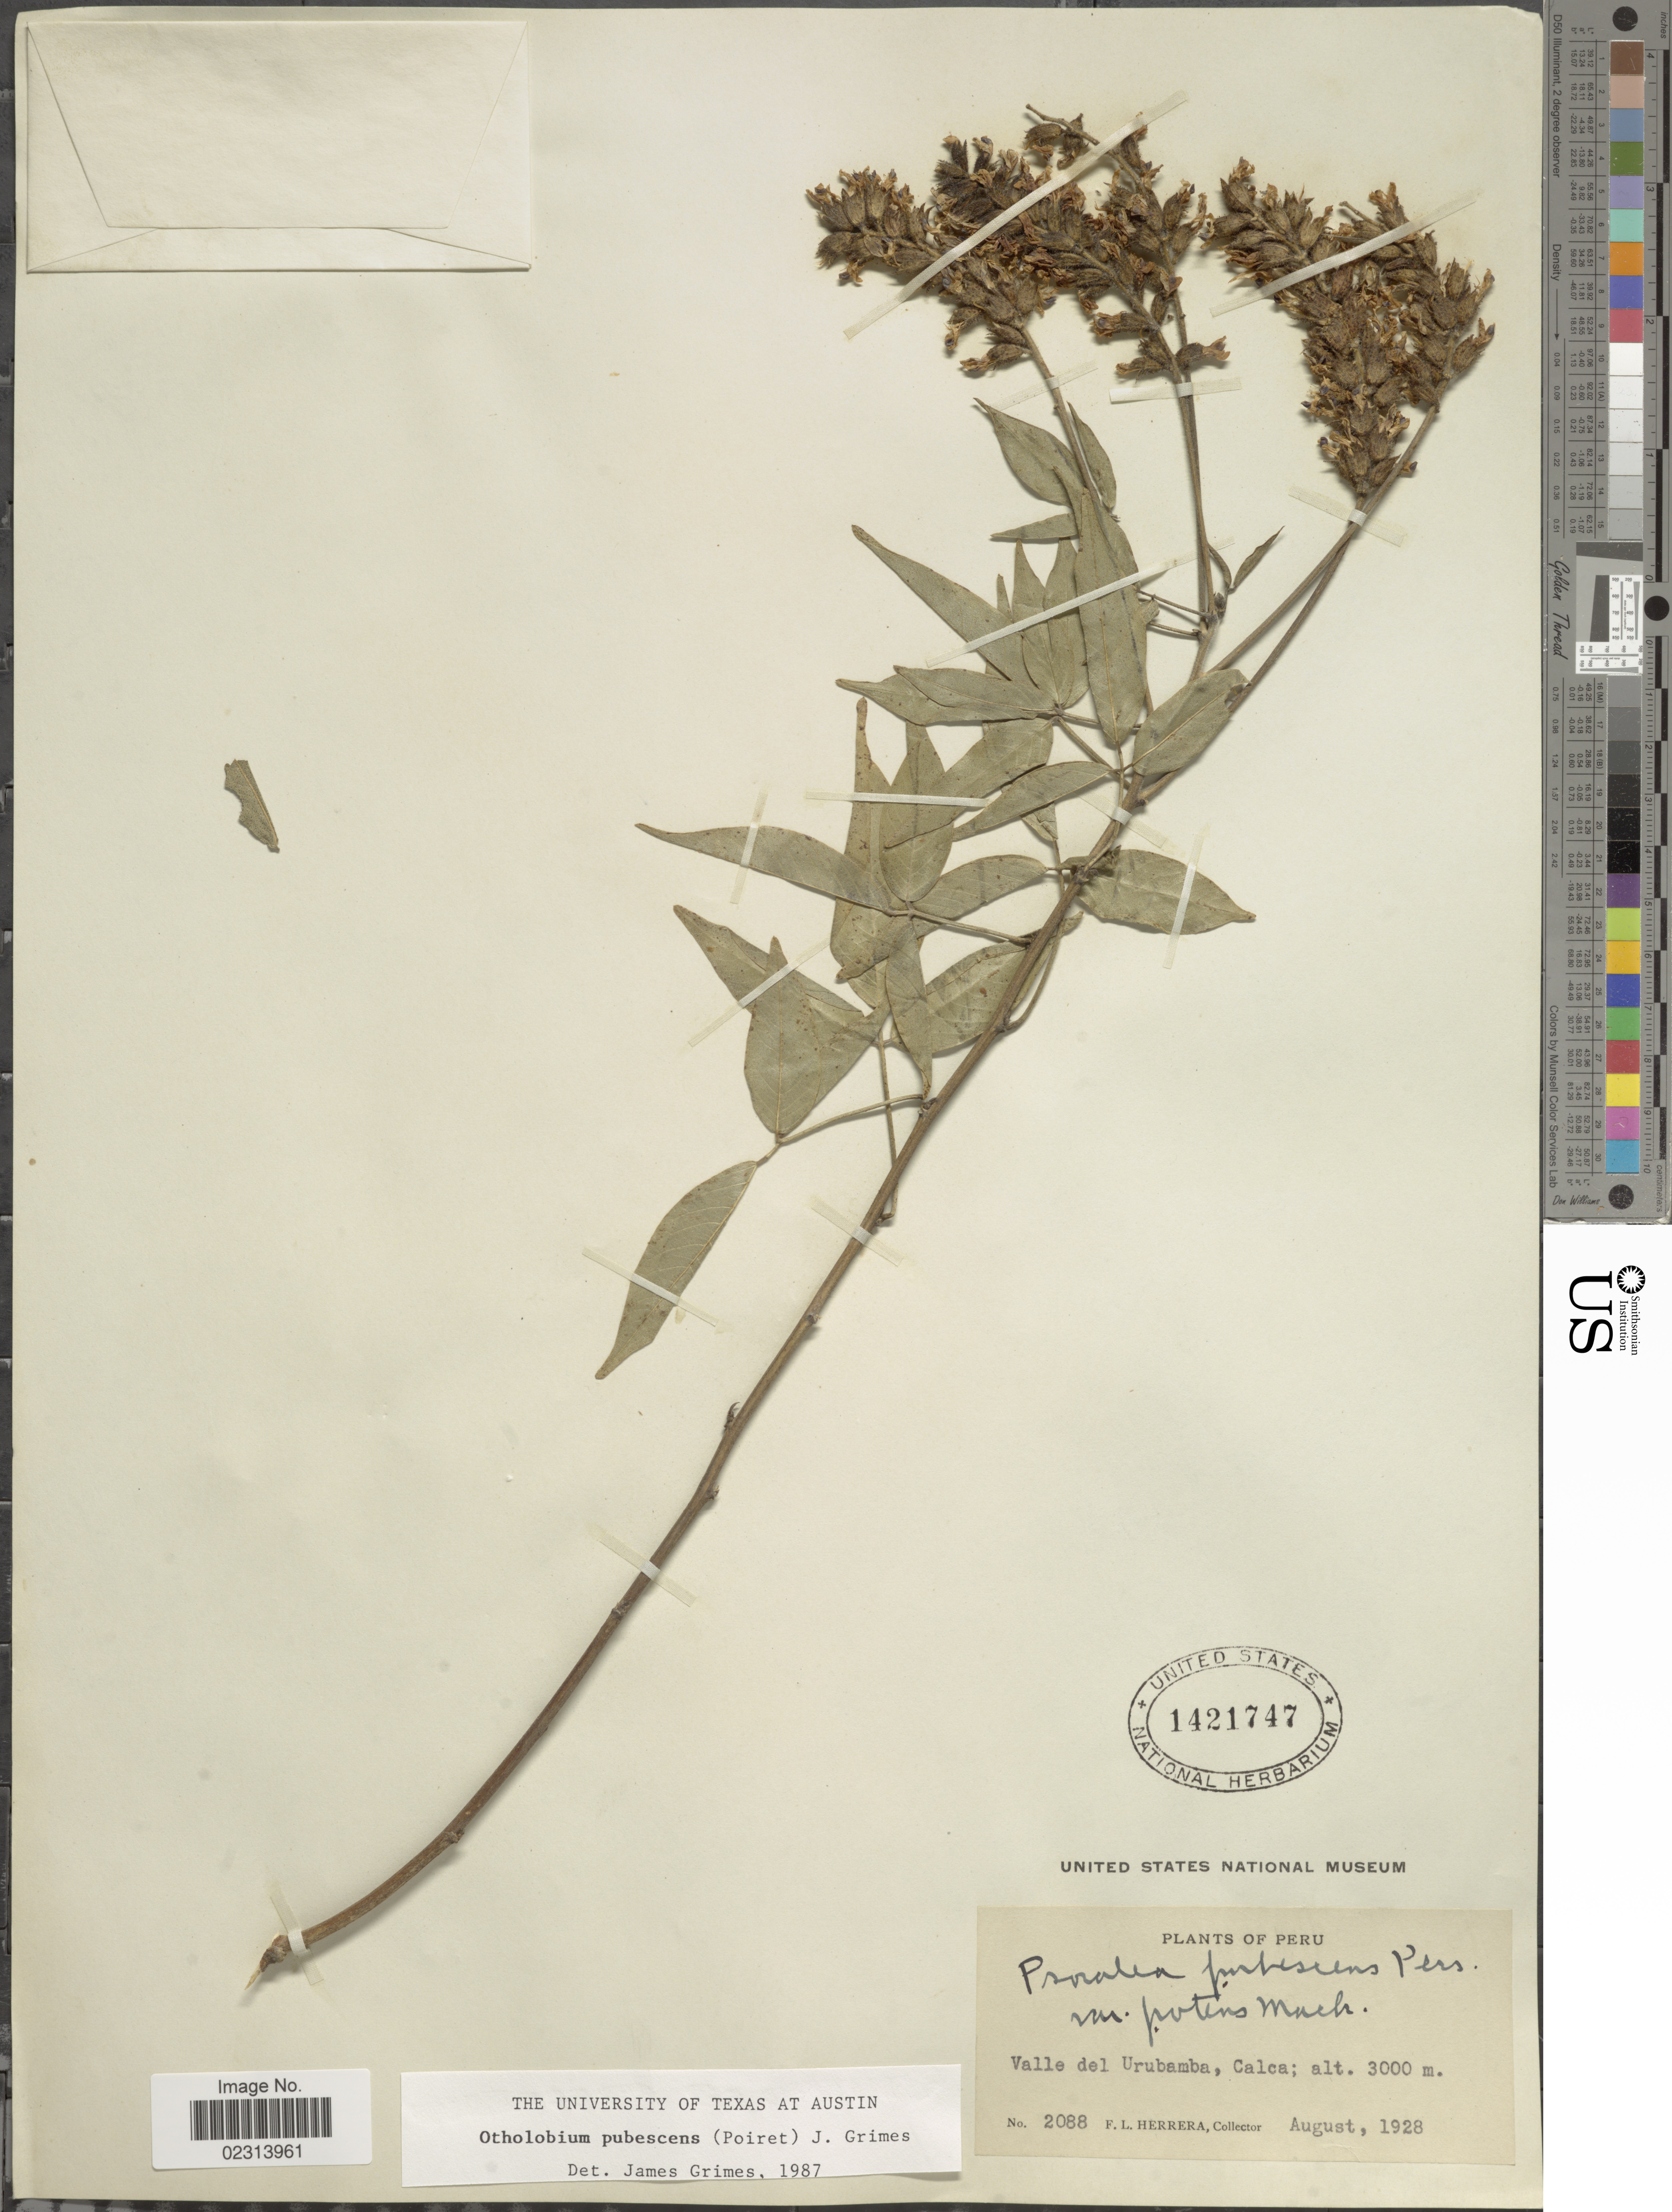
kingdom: Plantae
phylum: Tracheophyta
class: Magnoliopsida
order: Fabales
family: Fabaceae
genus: Otholobium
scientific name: Otholobium pubescens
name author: (Poir.) J.W. Grimes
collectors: F. L. Herrera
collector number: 2088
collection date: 1928-08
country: Peru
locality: Valle del Urubamva, Calca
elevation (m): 3000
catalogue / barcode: US 1421747